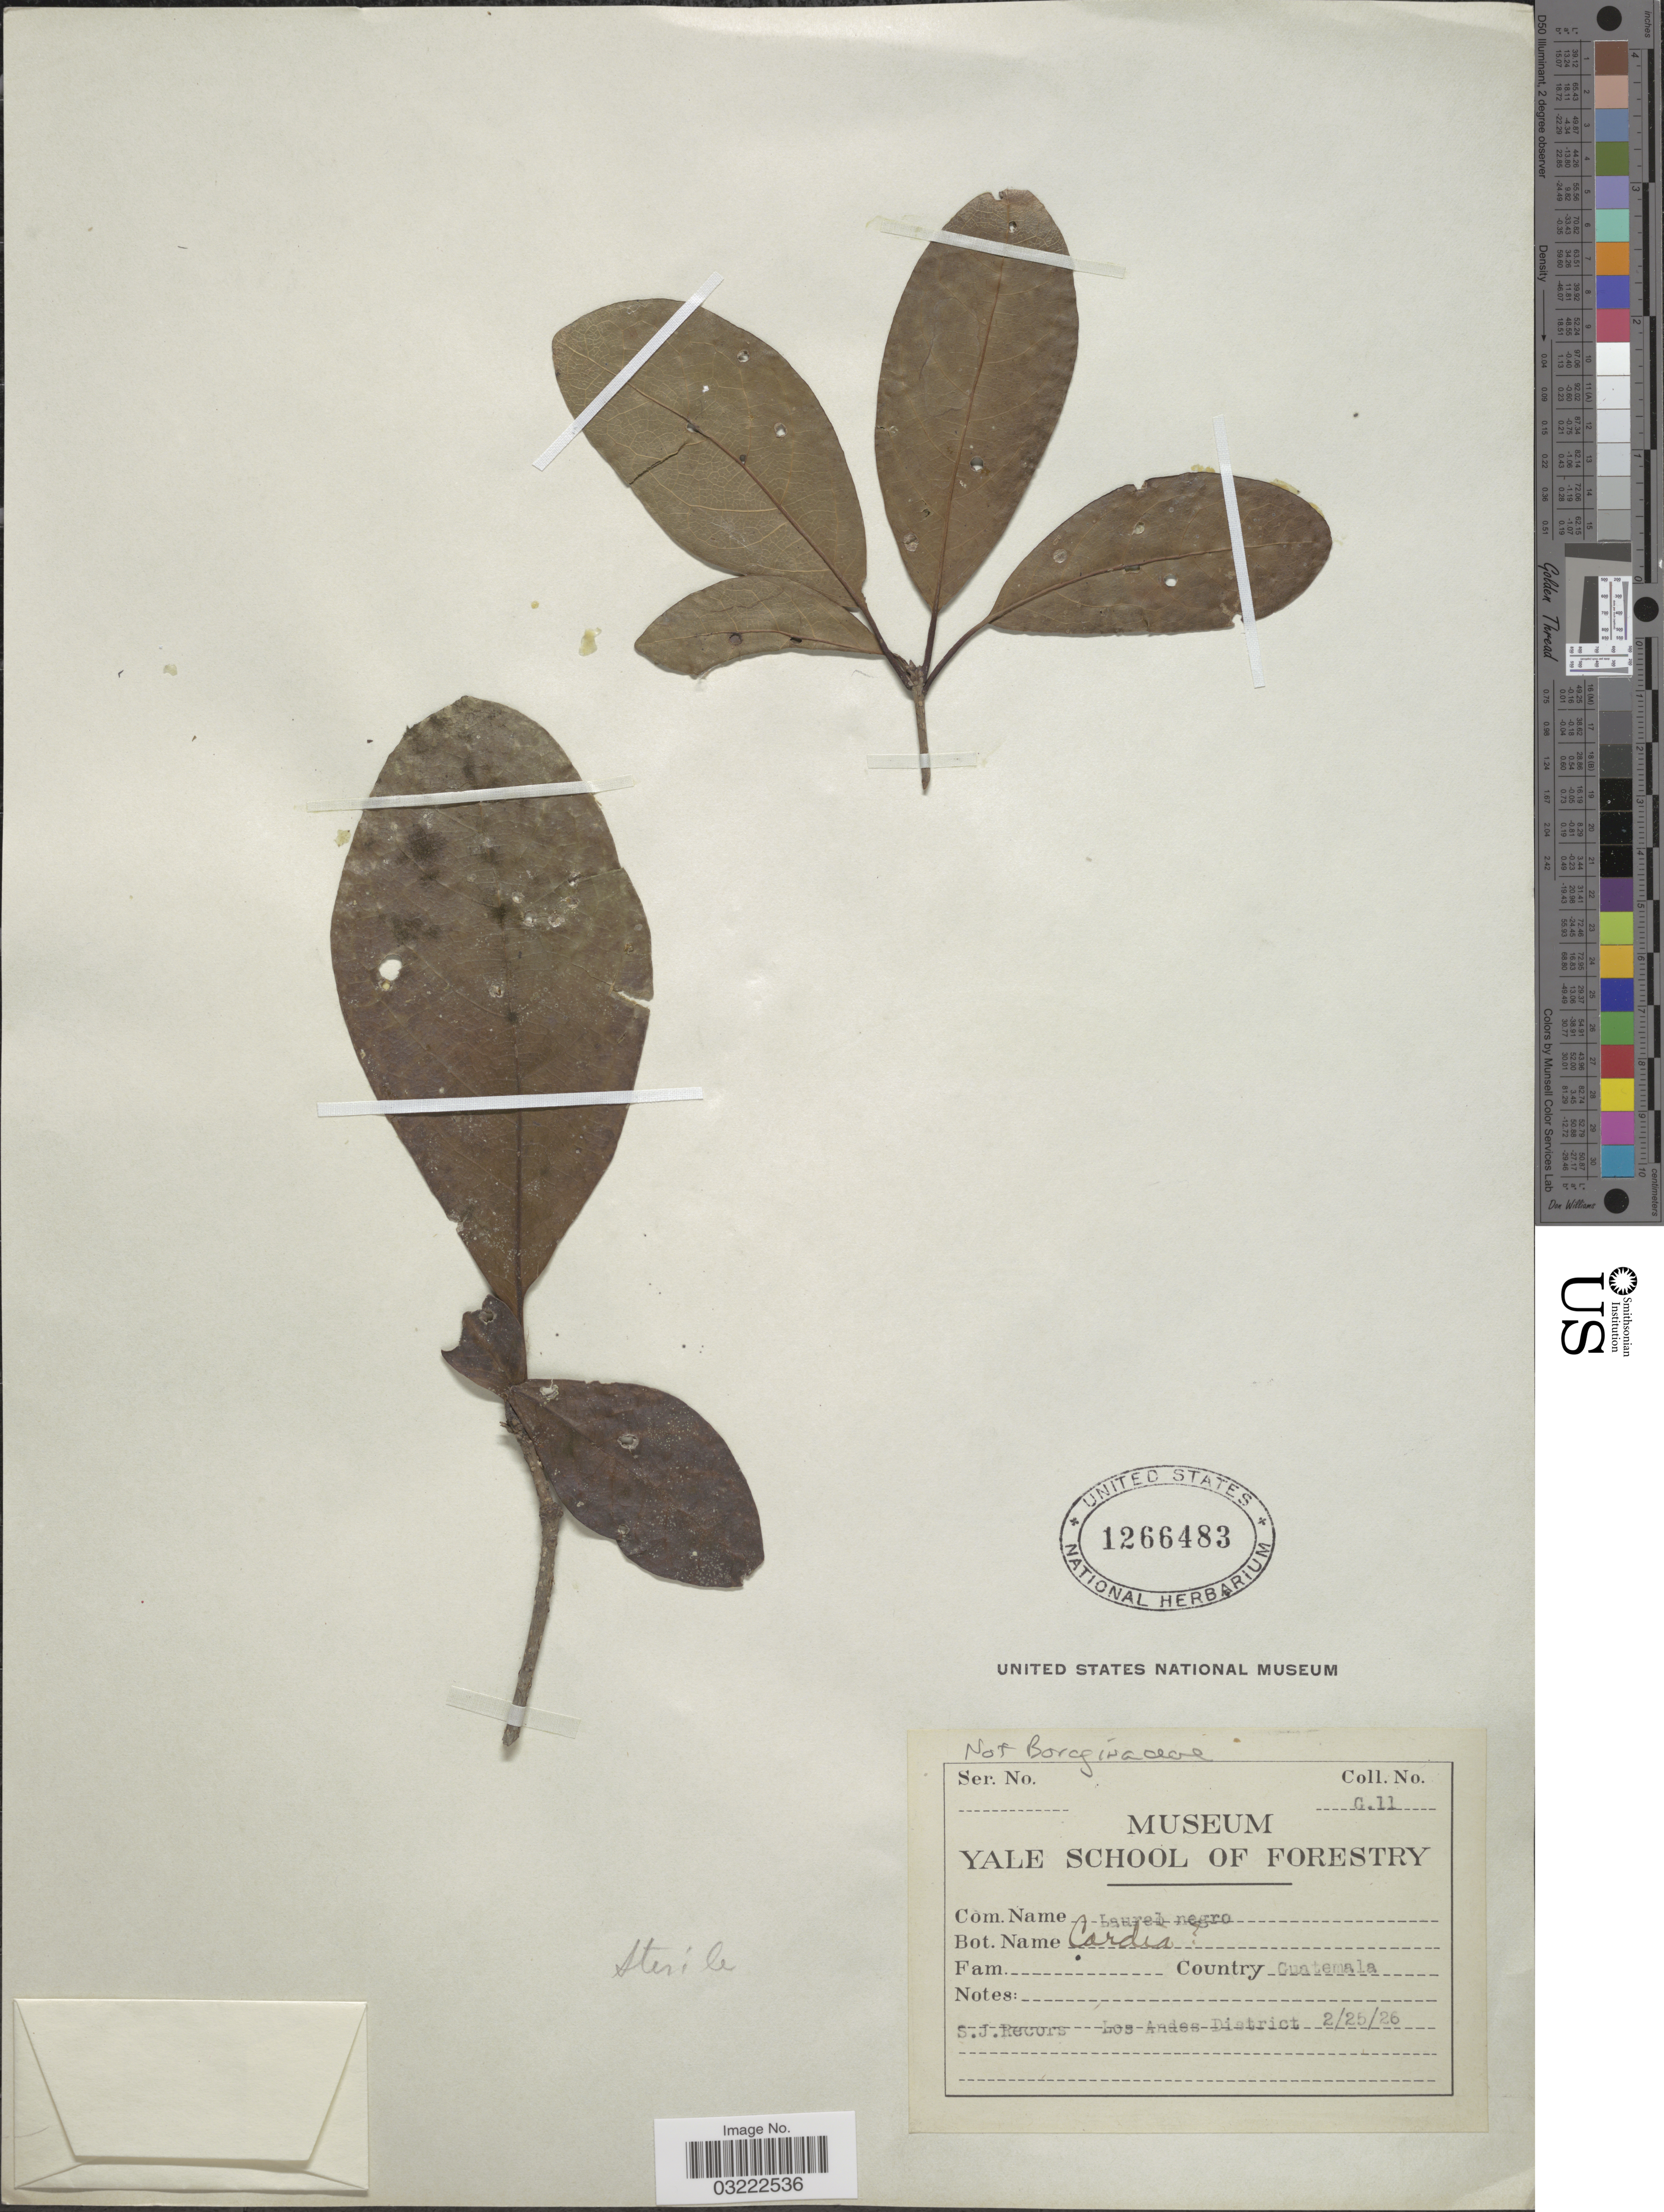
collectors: S. J. Record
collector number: G11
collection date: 1926-02-25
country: Guatemala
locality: Los Andes District.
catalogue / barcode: US 1266483